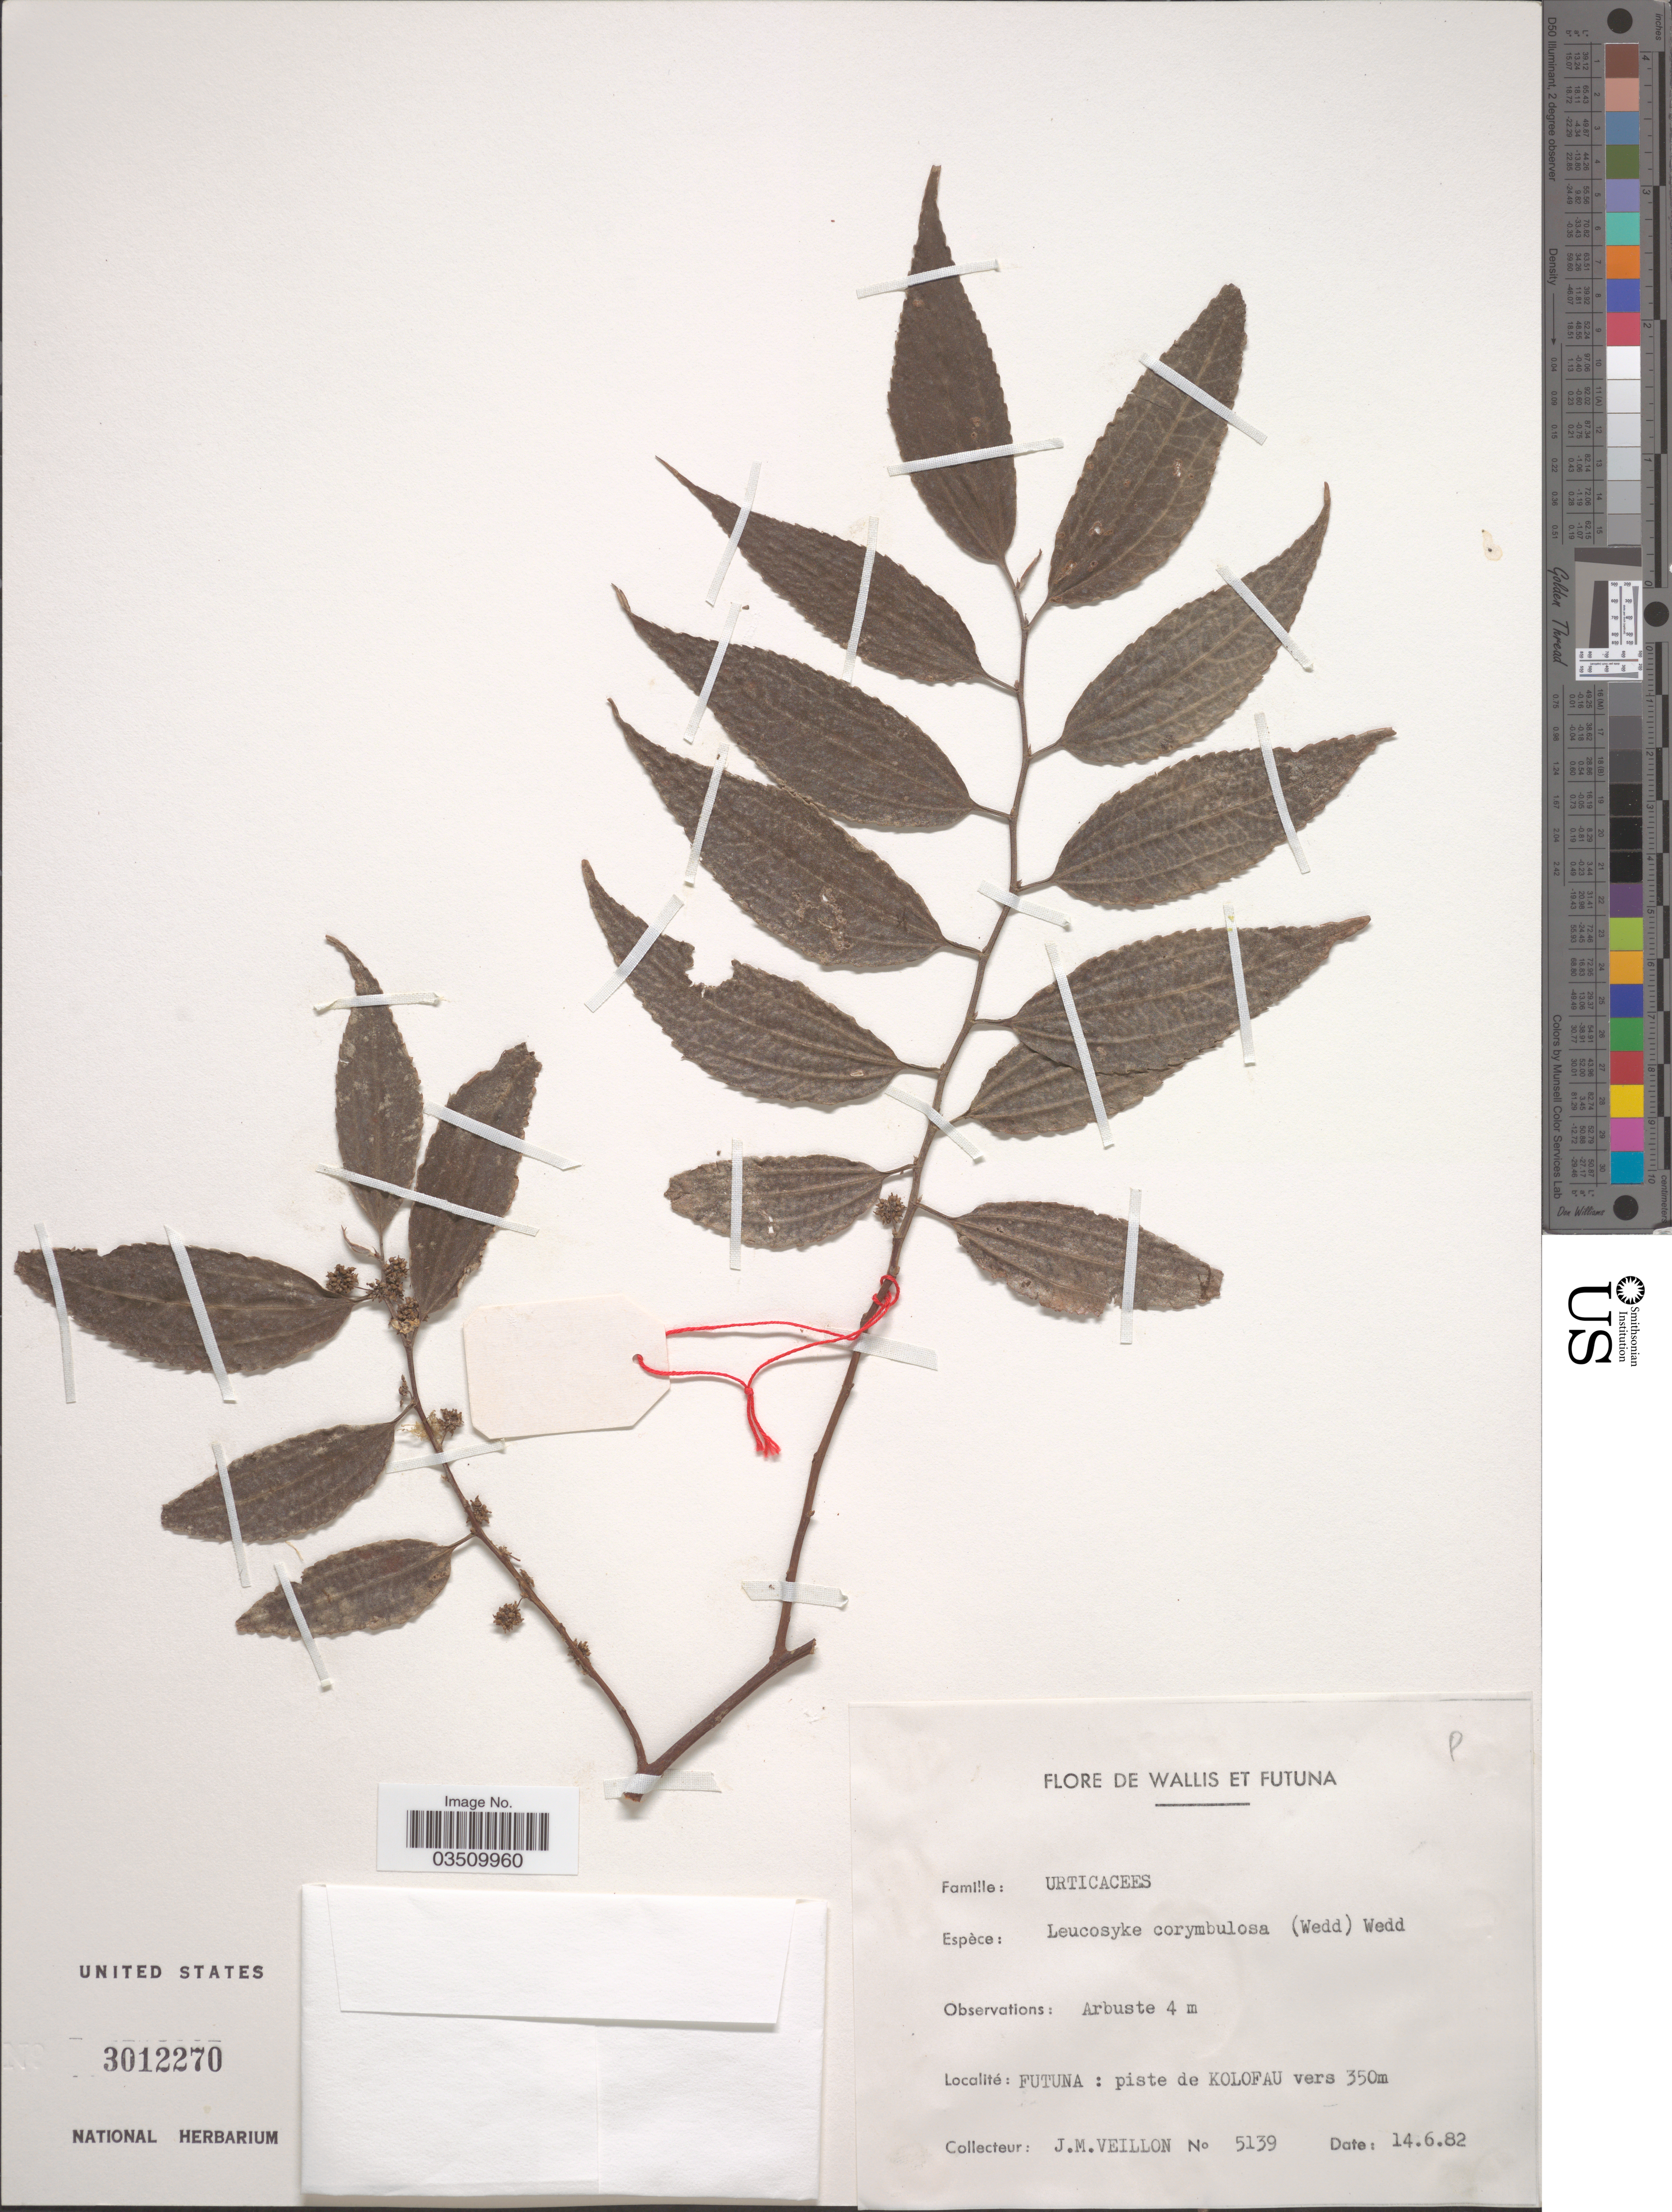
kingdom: Plantae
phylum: Tracheophyta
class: Magnoliopsida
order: Rosales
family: Urticaceae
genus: Leucosyke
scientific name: Leucosyke corymbulosa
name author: (Wedd.) Wedd.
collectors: J. Veillon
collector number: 5139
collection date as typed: Transcribed d/m/y: 14/6/82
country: Wallis and Futuna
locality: Futuna: piste de Kolofau.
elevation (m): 350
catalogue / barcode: US 3012270